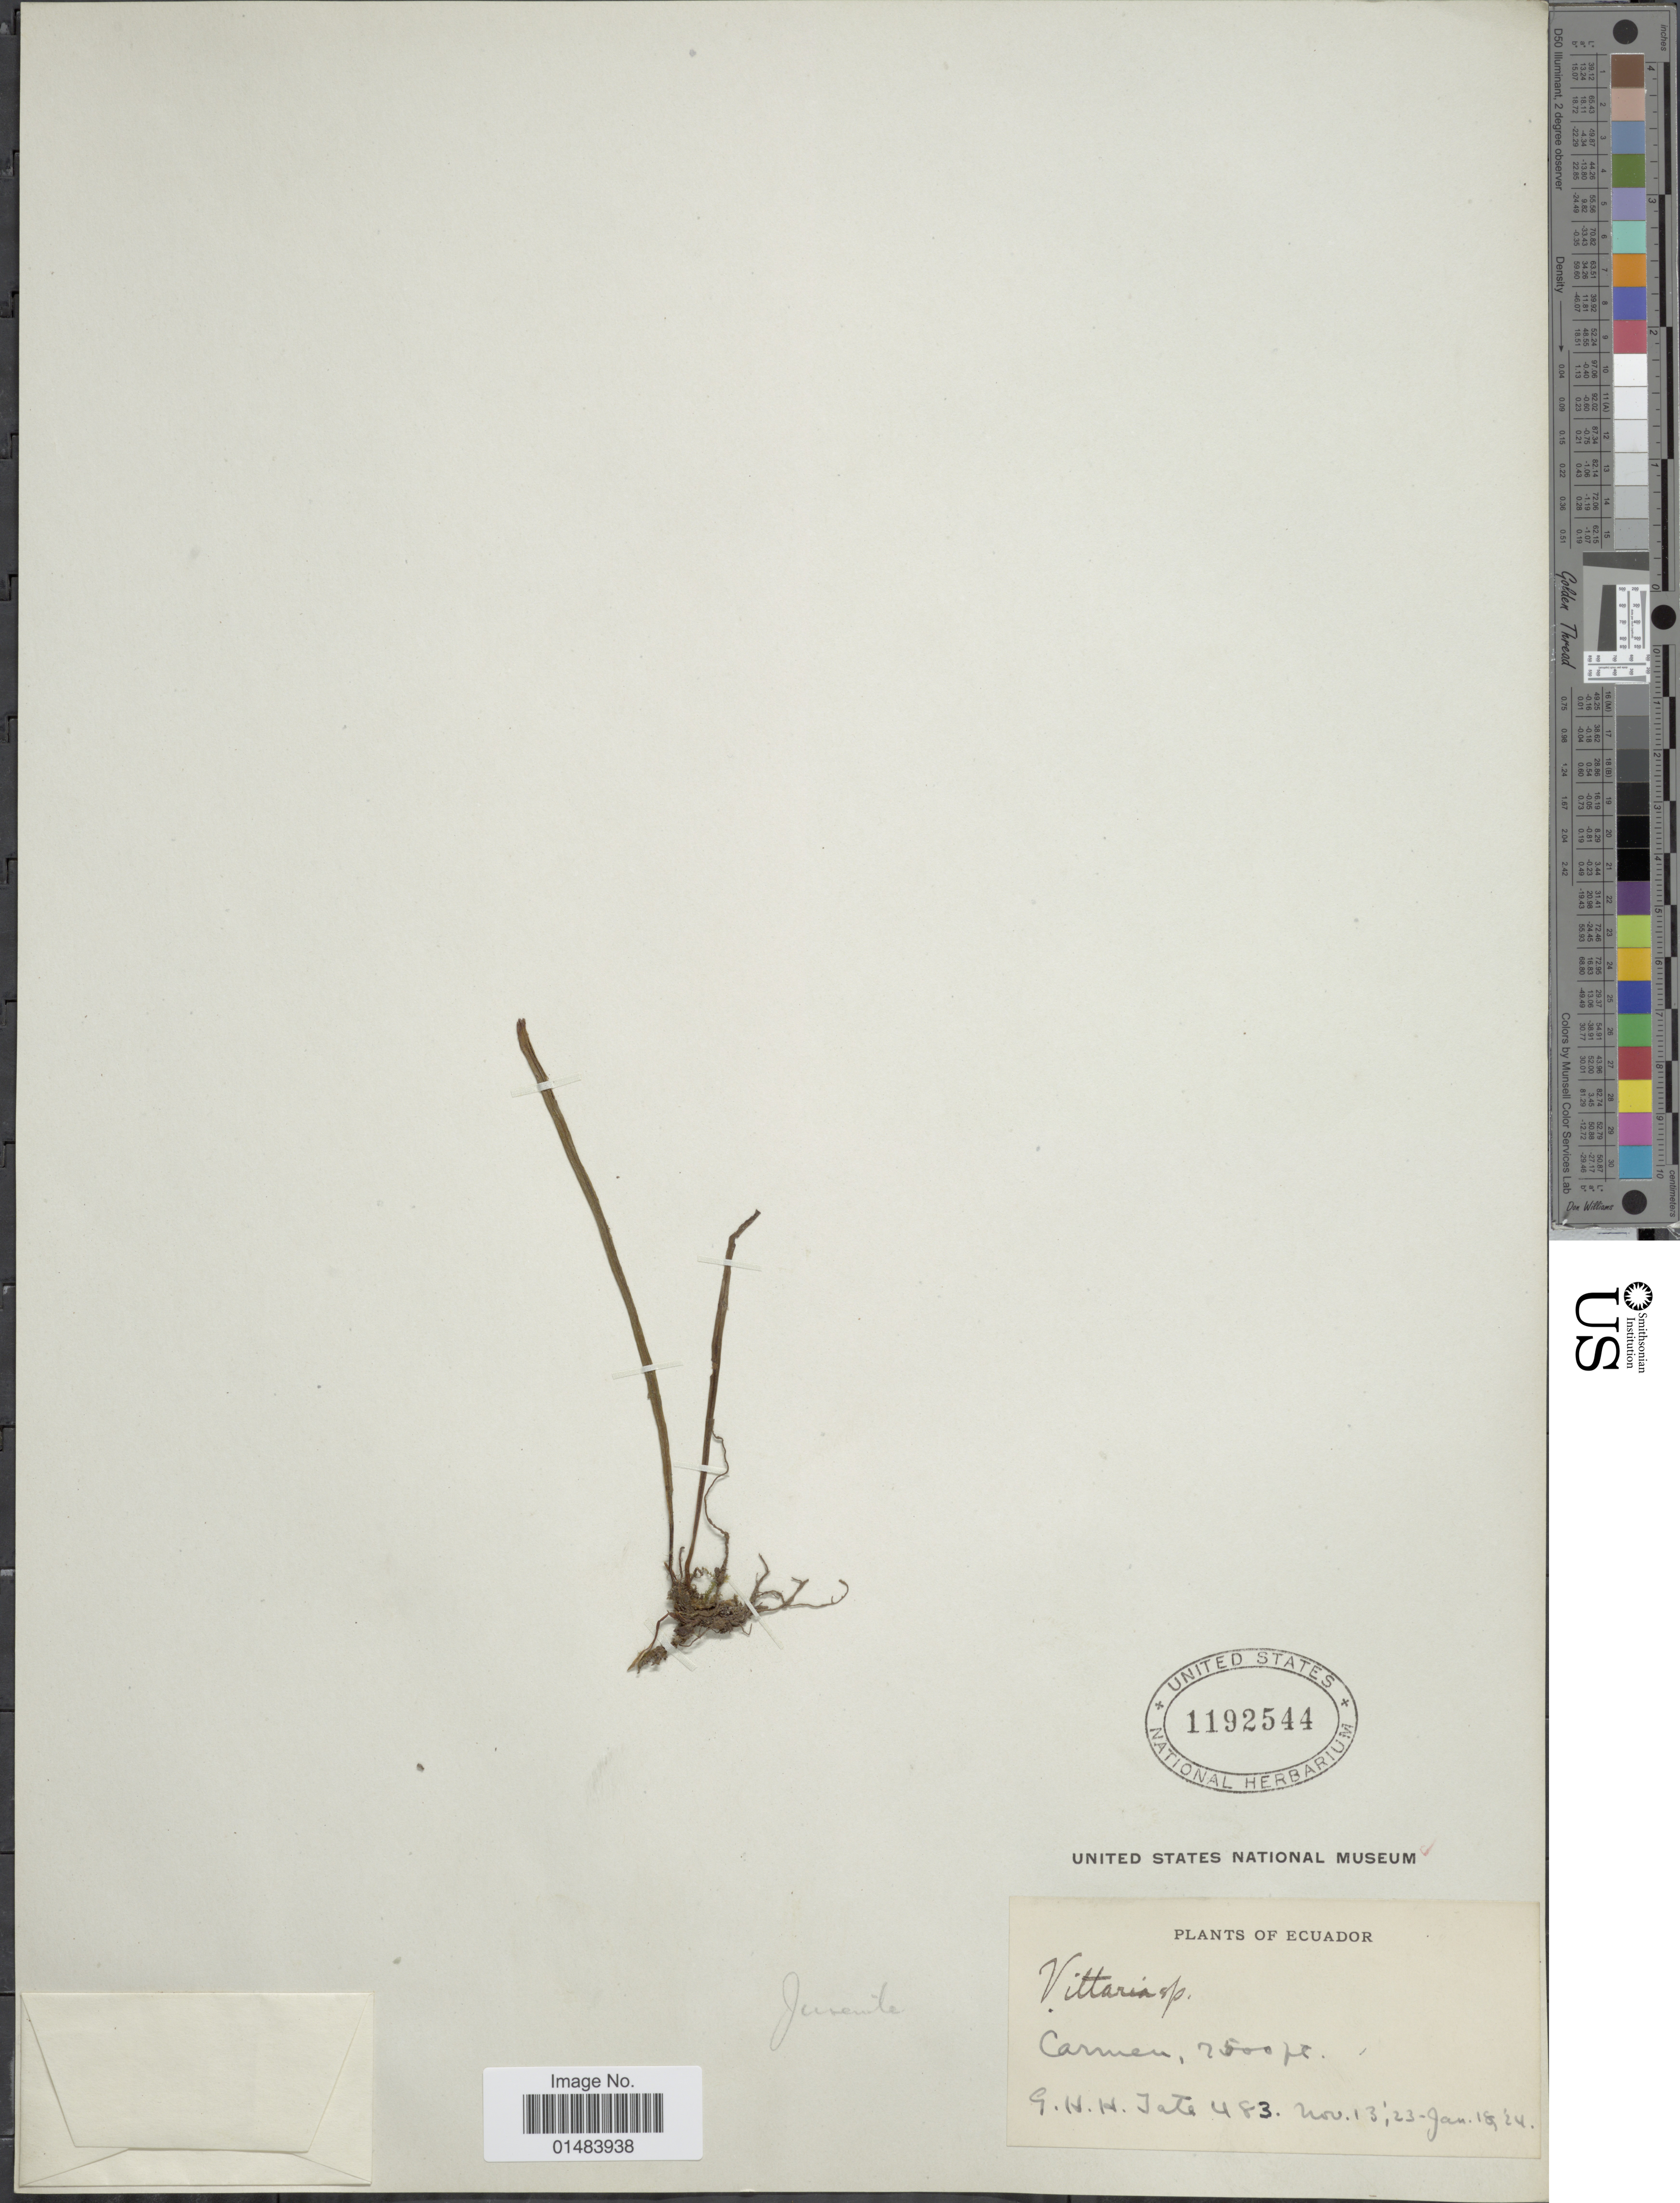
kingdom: Plantae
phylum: Tracheophyta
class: Polypodiopsida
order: Polypodiales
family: Pteridaceae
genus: Vittaria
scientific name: Vittaria graminifolia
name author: Kaulf.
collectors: G. Jale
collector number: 483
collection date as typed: Transcribed d/m/y: 13/11/23 to 18/1/24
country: Ecuador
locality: Ecuador, Carmen.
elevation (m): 762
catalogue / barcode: US 1192544